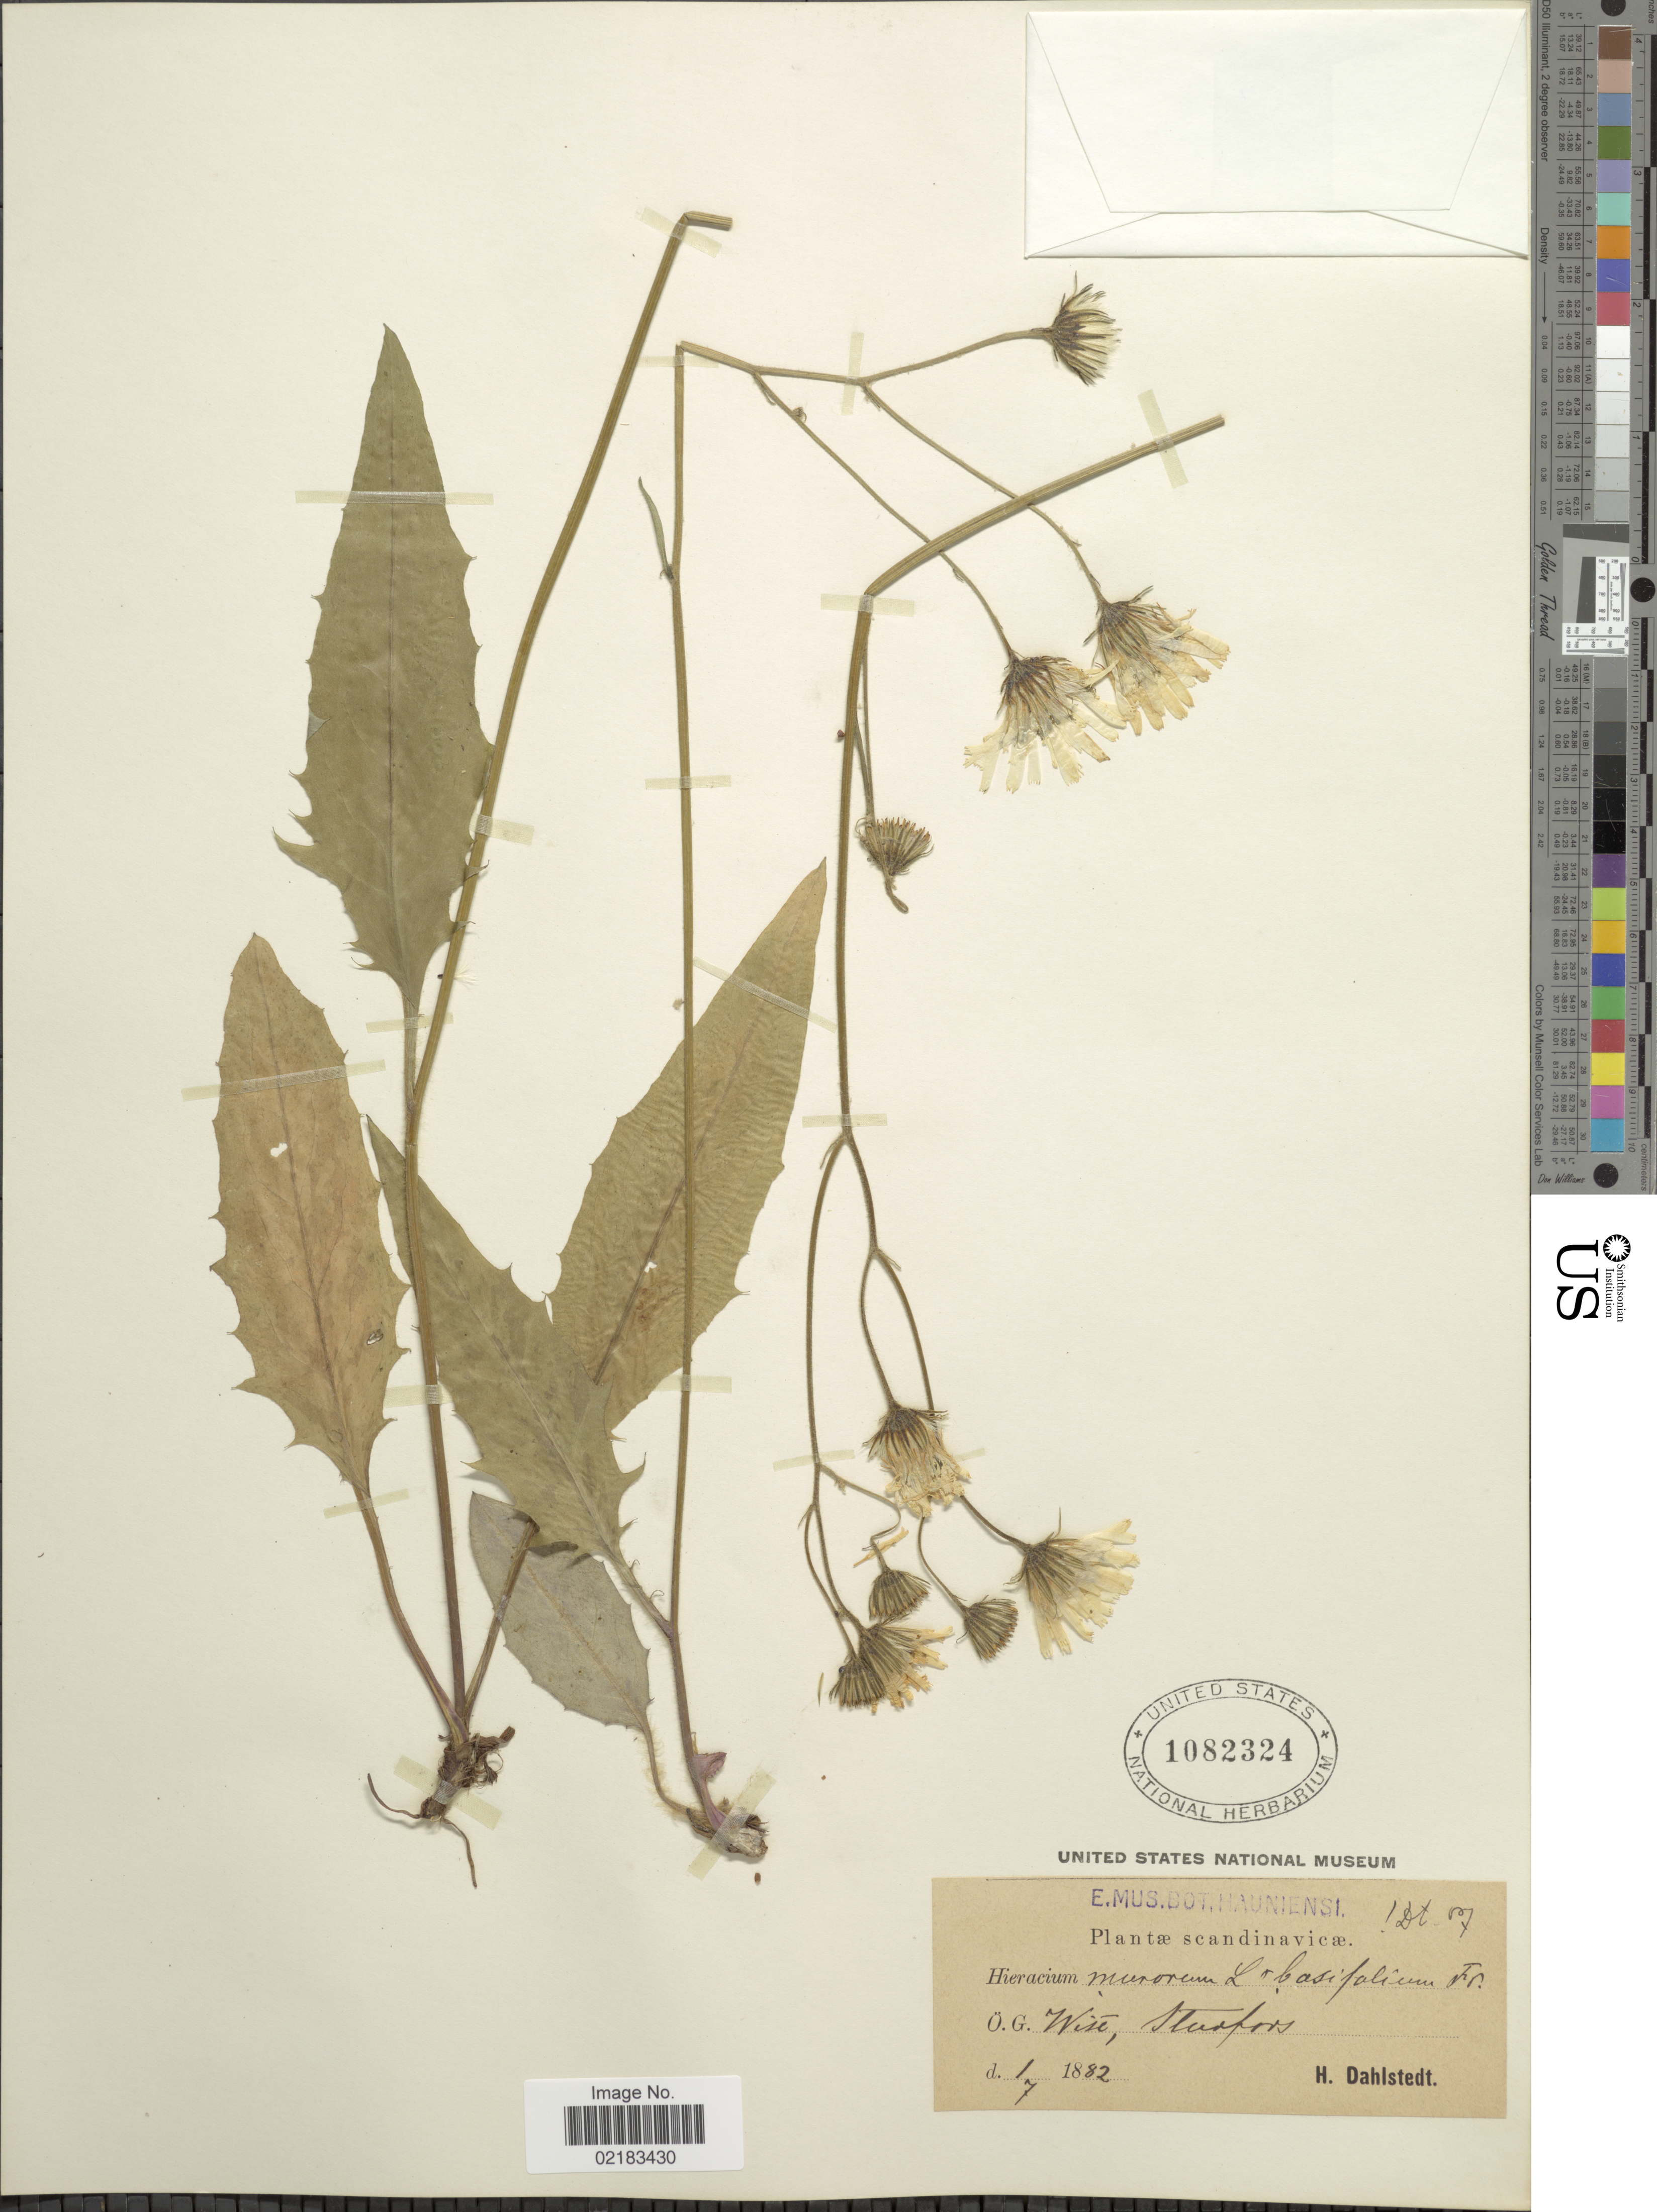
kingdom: Plantae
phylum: Tracheophyta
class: Magnoliopsida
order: Asterales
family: Asteraceae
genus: Hieracium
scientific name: Hieracium murorum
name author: L.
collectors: H. G. Dahlstedt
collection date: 1882-07-01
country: Sweden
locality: Scandinaviccae. Ö.G. Wisé, Storfors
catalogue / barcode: US 1082324